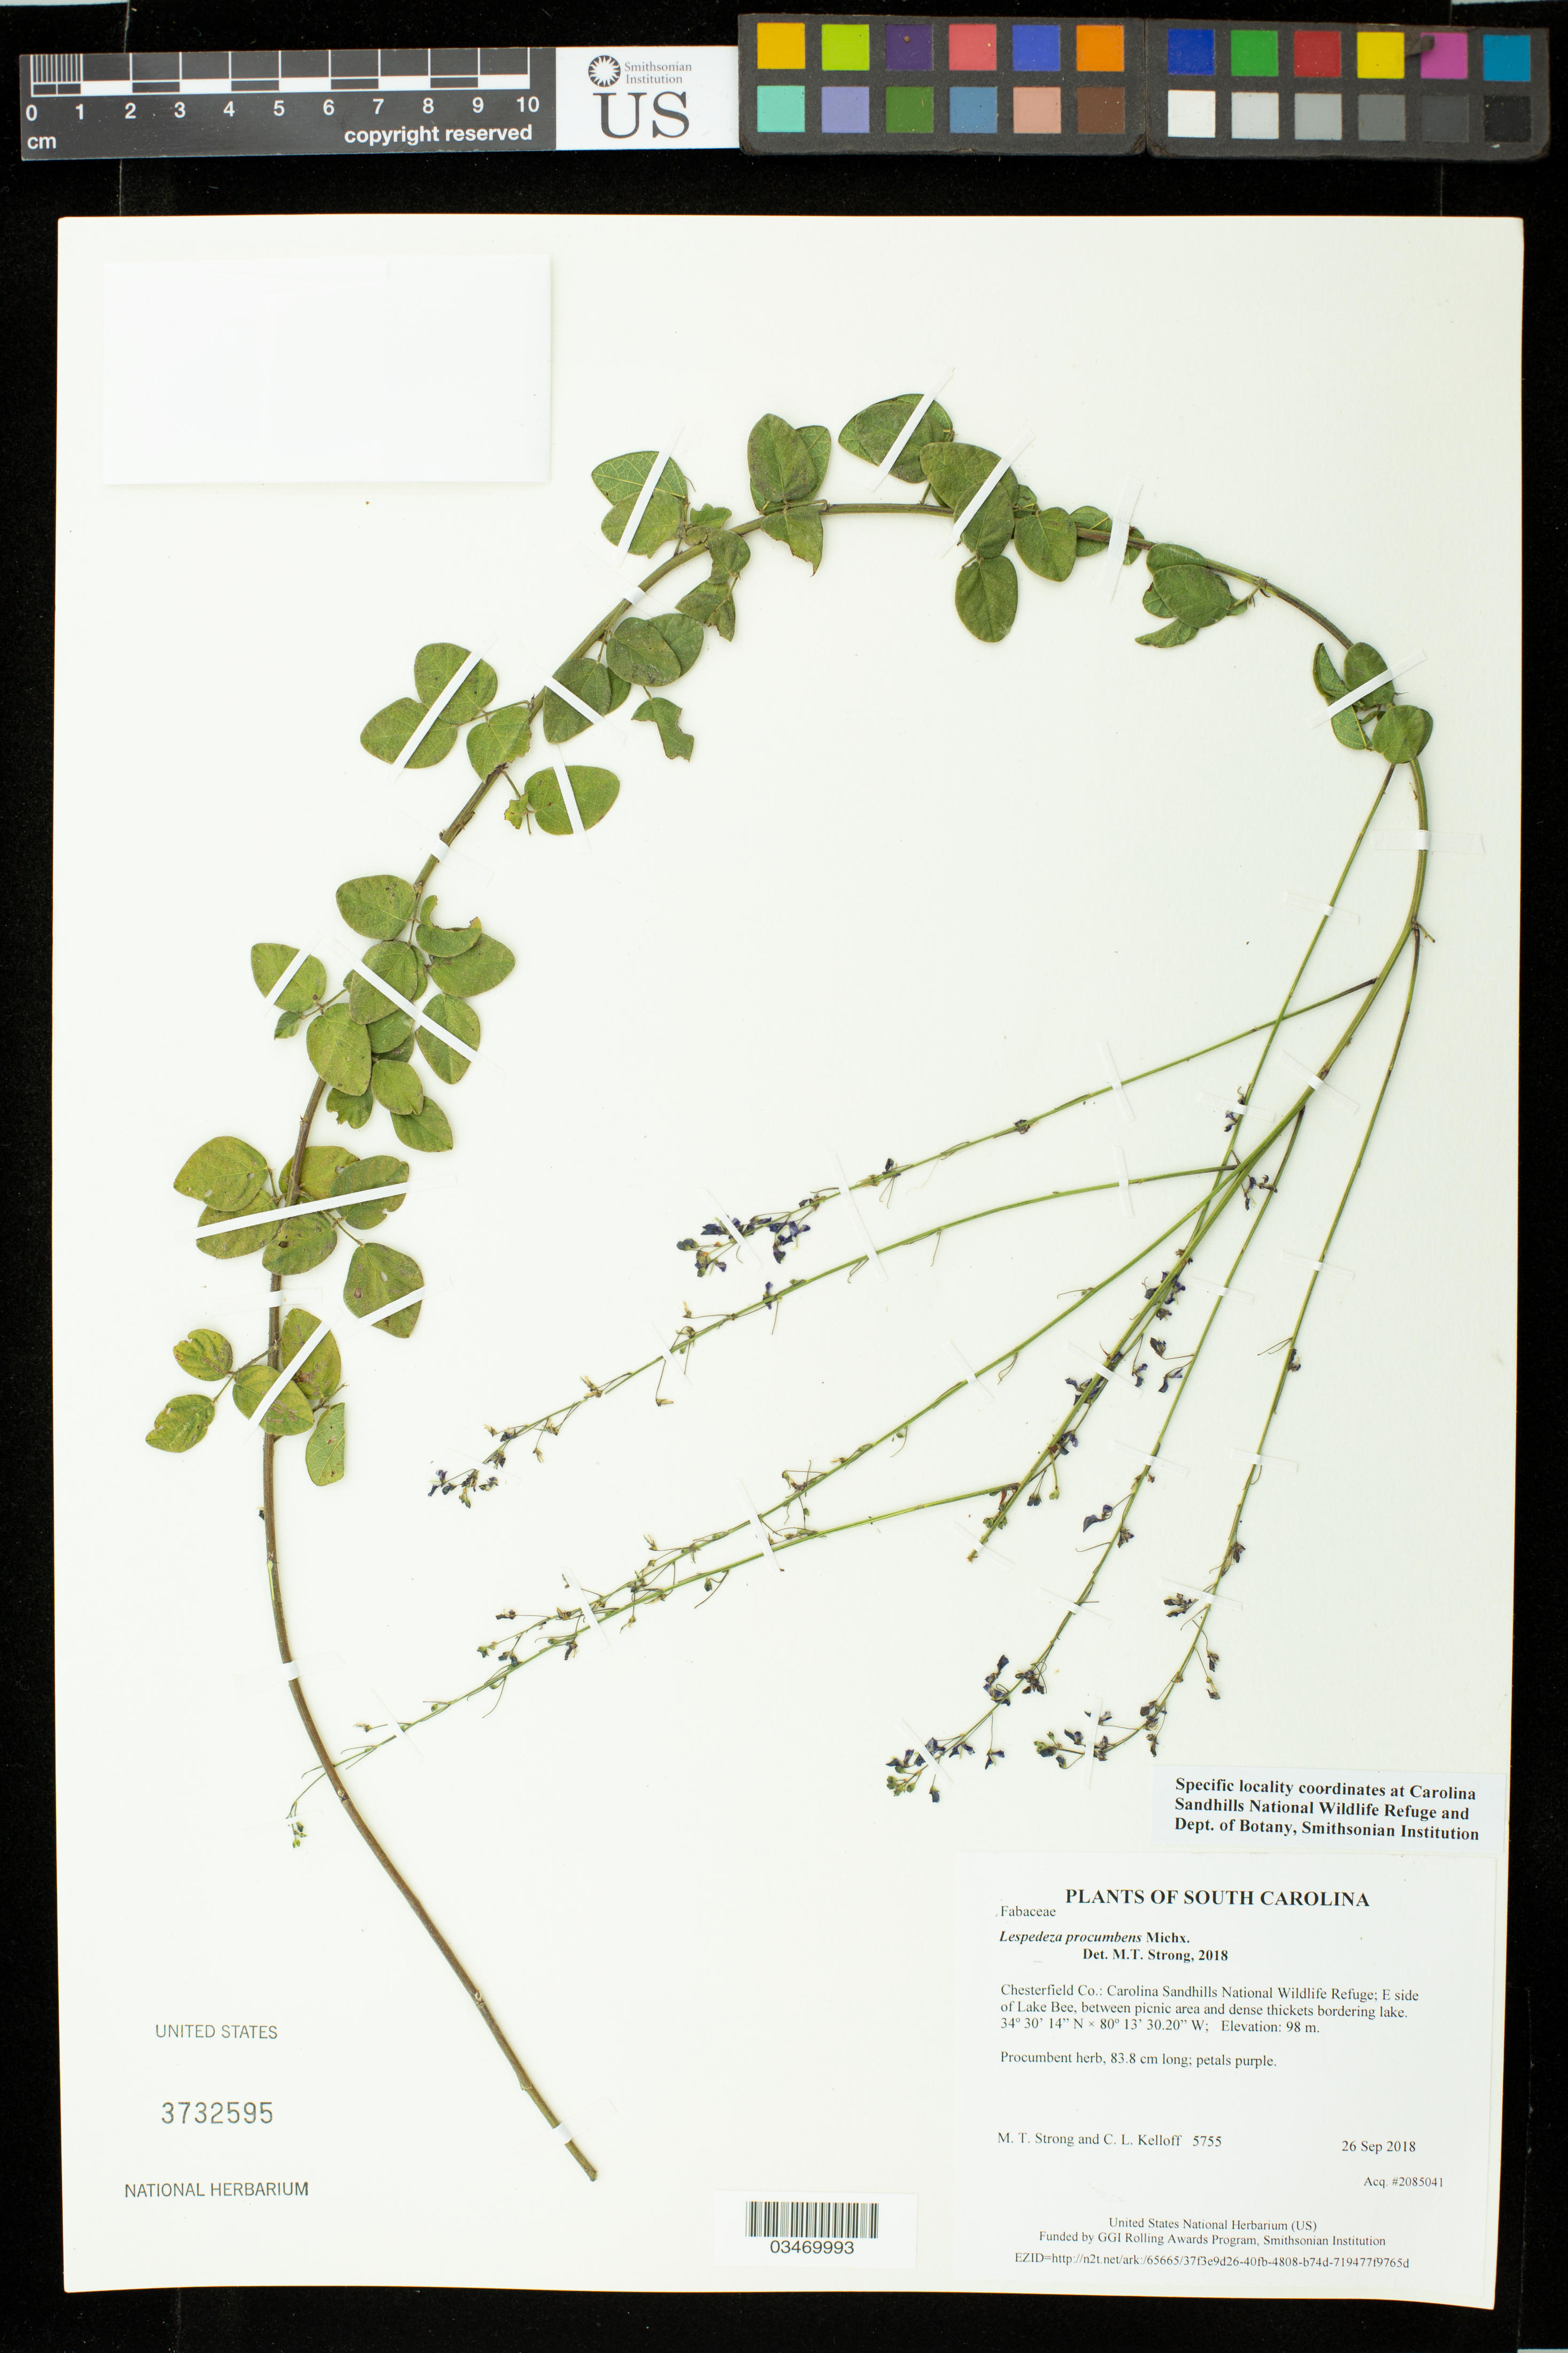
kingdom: Plantae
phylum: Tracheophyta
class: Magnoliopsida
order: Fabales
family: Fabaceae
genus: Lespedeza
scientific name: Lespedeza procumbens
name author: Michx.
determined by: Strong, M. T., (US), Smithsonian Institution - National Museum of Natural History (UNITED STATES)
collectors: M. T. Strong & C. L. Kelloff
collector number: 5755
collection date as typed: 26 Sep 2018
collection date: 2018-09-26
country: United States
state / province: South Carolina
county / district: Chesterfield Co.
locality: Carolina Sandhills National Wildlife Refuge; E side of Lake Bee, between picnic area and dense thickets bordering lake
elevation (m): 98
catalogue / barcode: US 3732595